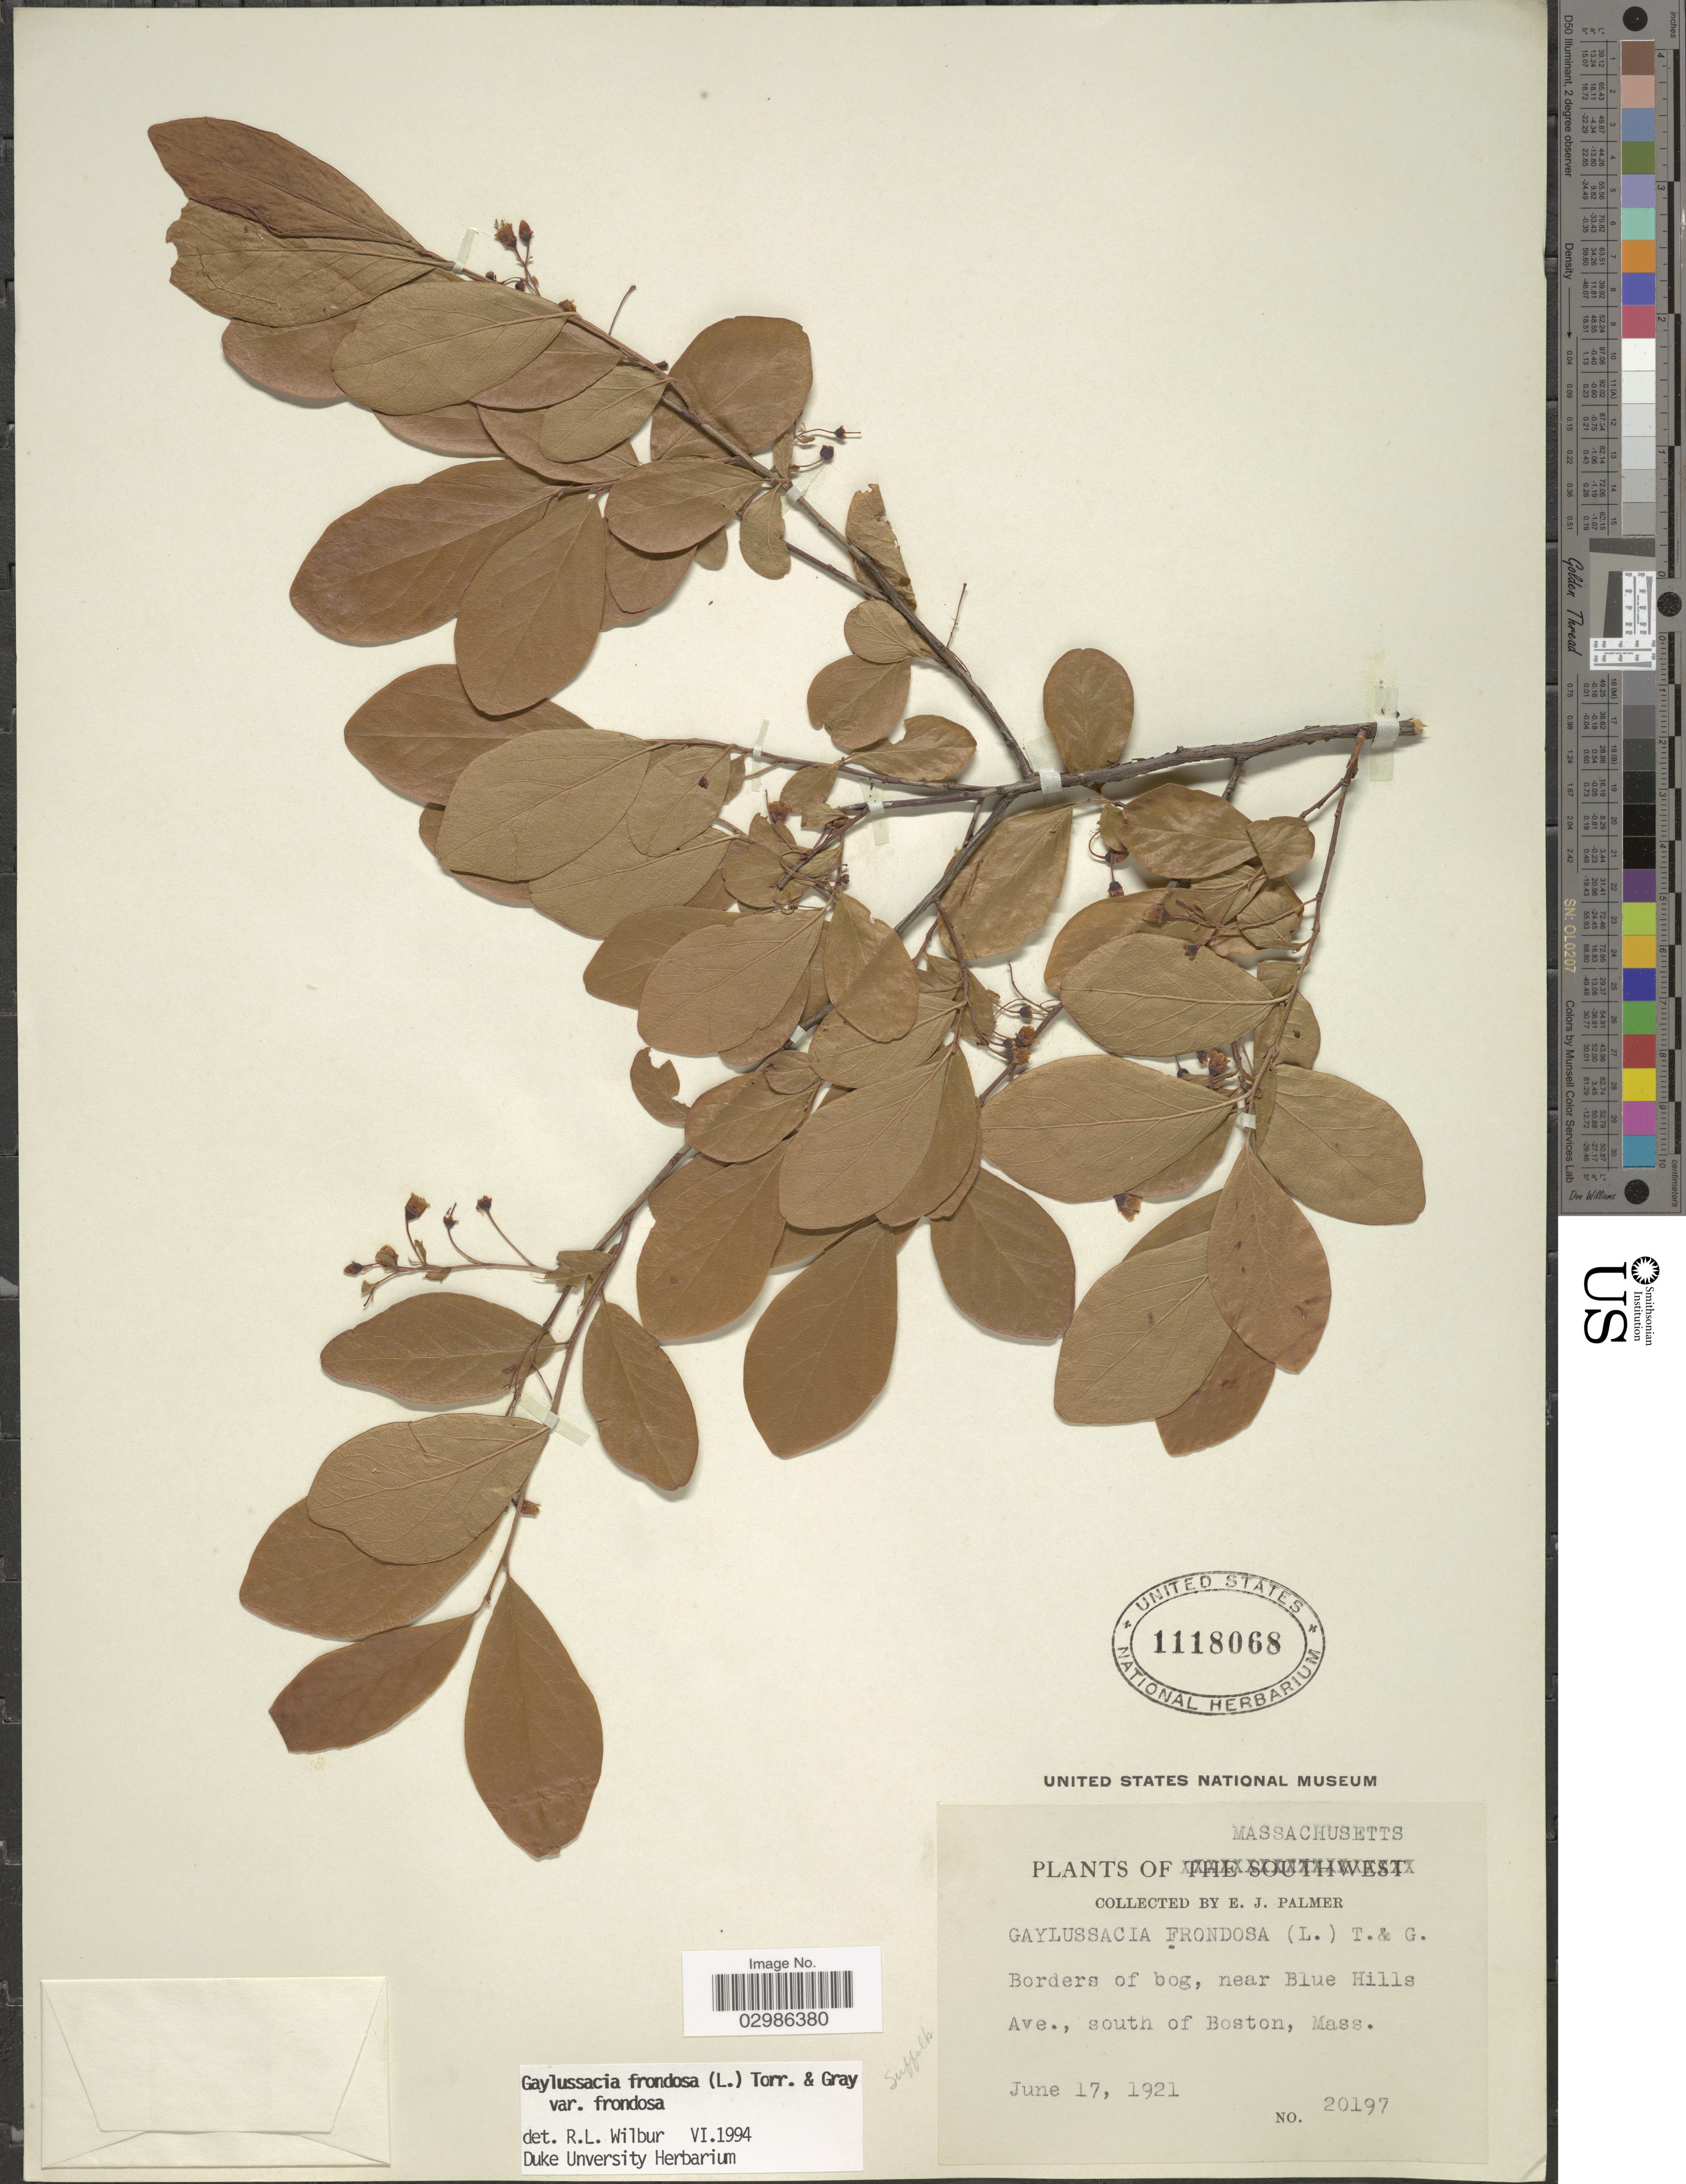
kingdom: Plantae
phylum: Tracheophyta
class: Magnoliopsida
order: Ericales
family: Ericaceae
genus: Gaylussacia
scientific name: Gaylussacia frondosa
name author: (L.) Torr. & A. Gray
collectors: E. J. Palmer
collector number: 20197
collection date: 1921-06-17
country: United States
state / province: Massachusetts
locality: Borders of bog, near Blue Hills Ave., south of Boston. Suffolk.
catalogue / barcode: US 1118068